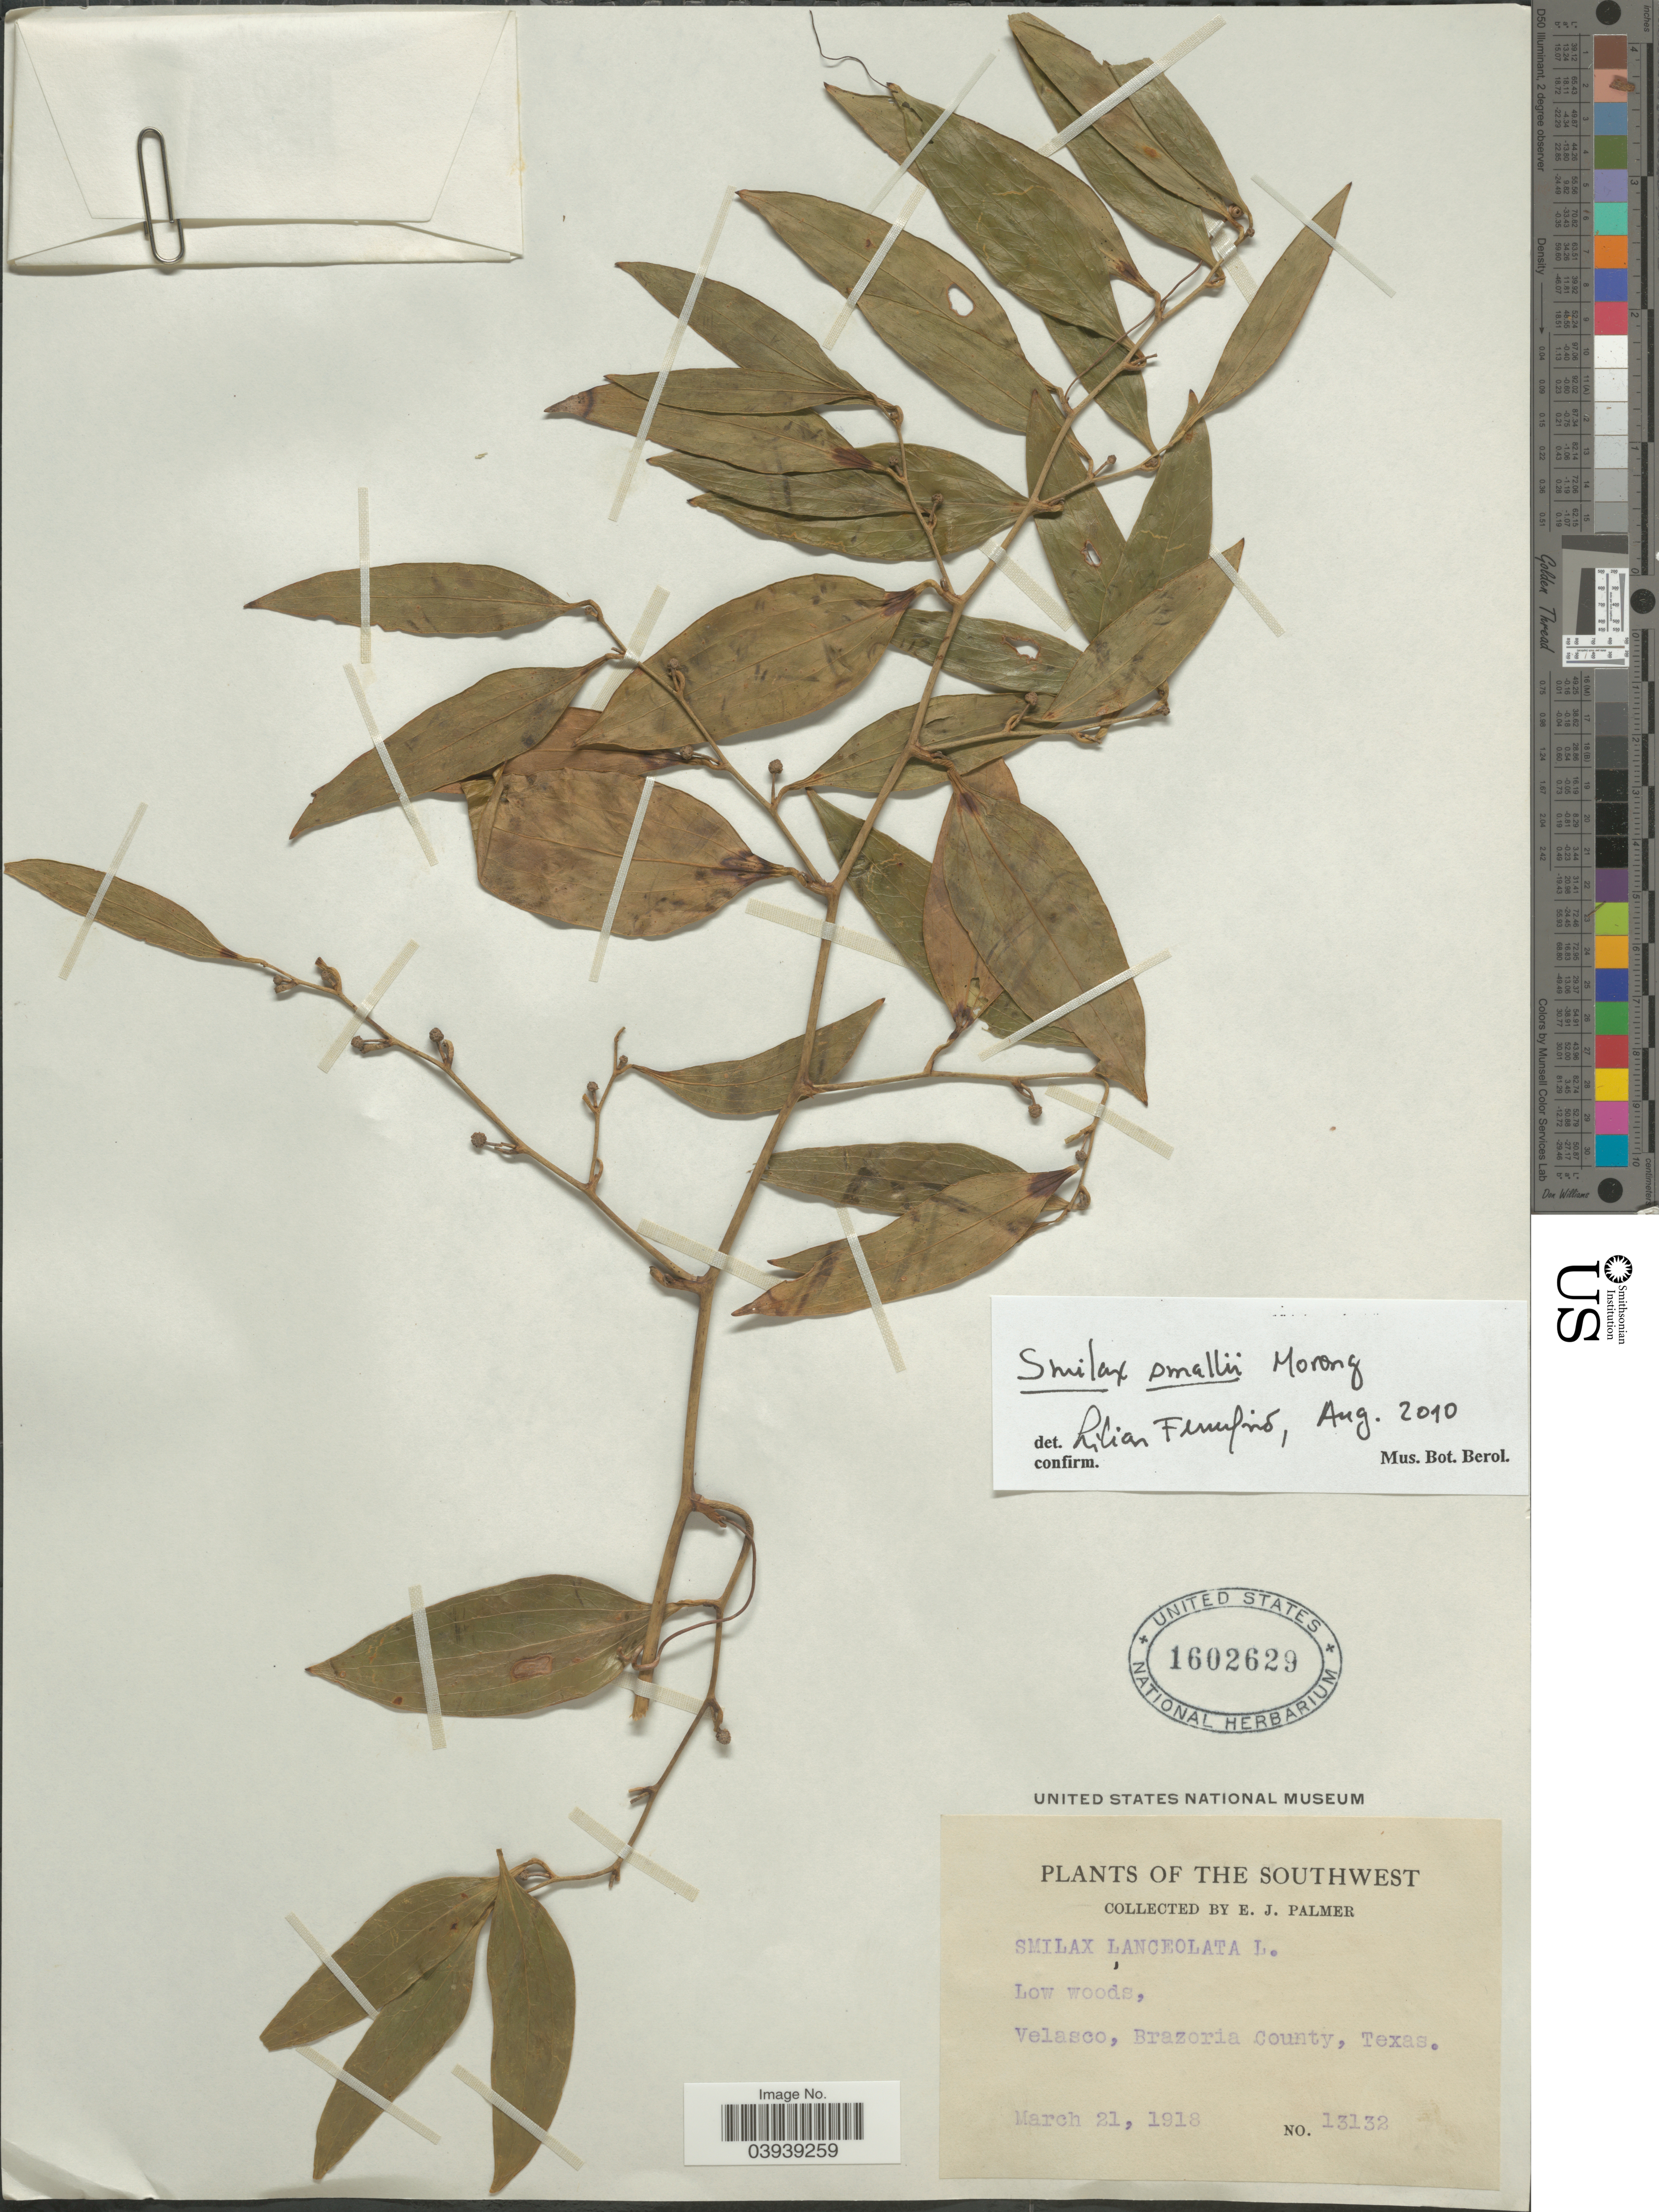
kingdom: Plantae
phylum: Tracheophyta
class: Liliopsida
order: Liliales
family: Smilacaceae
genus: Smilax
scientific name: Smilax smallii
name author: Morong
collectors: E. J. Palmer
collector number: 13132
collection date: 1918-03-21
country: United States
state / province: Texas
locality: Southwest. Velasco, Brazoria County.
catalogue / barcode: US 1602629